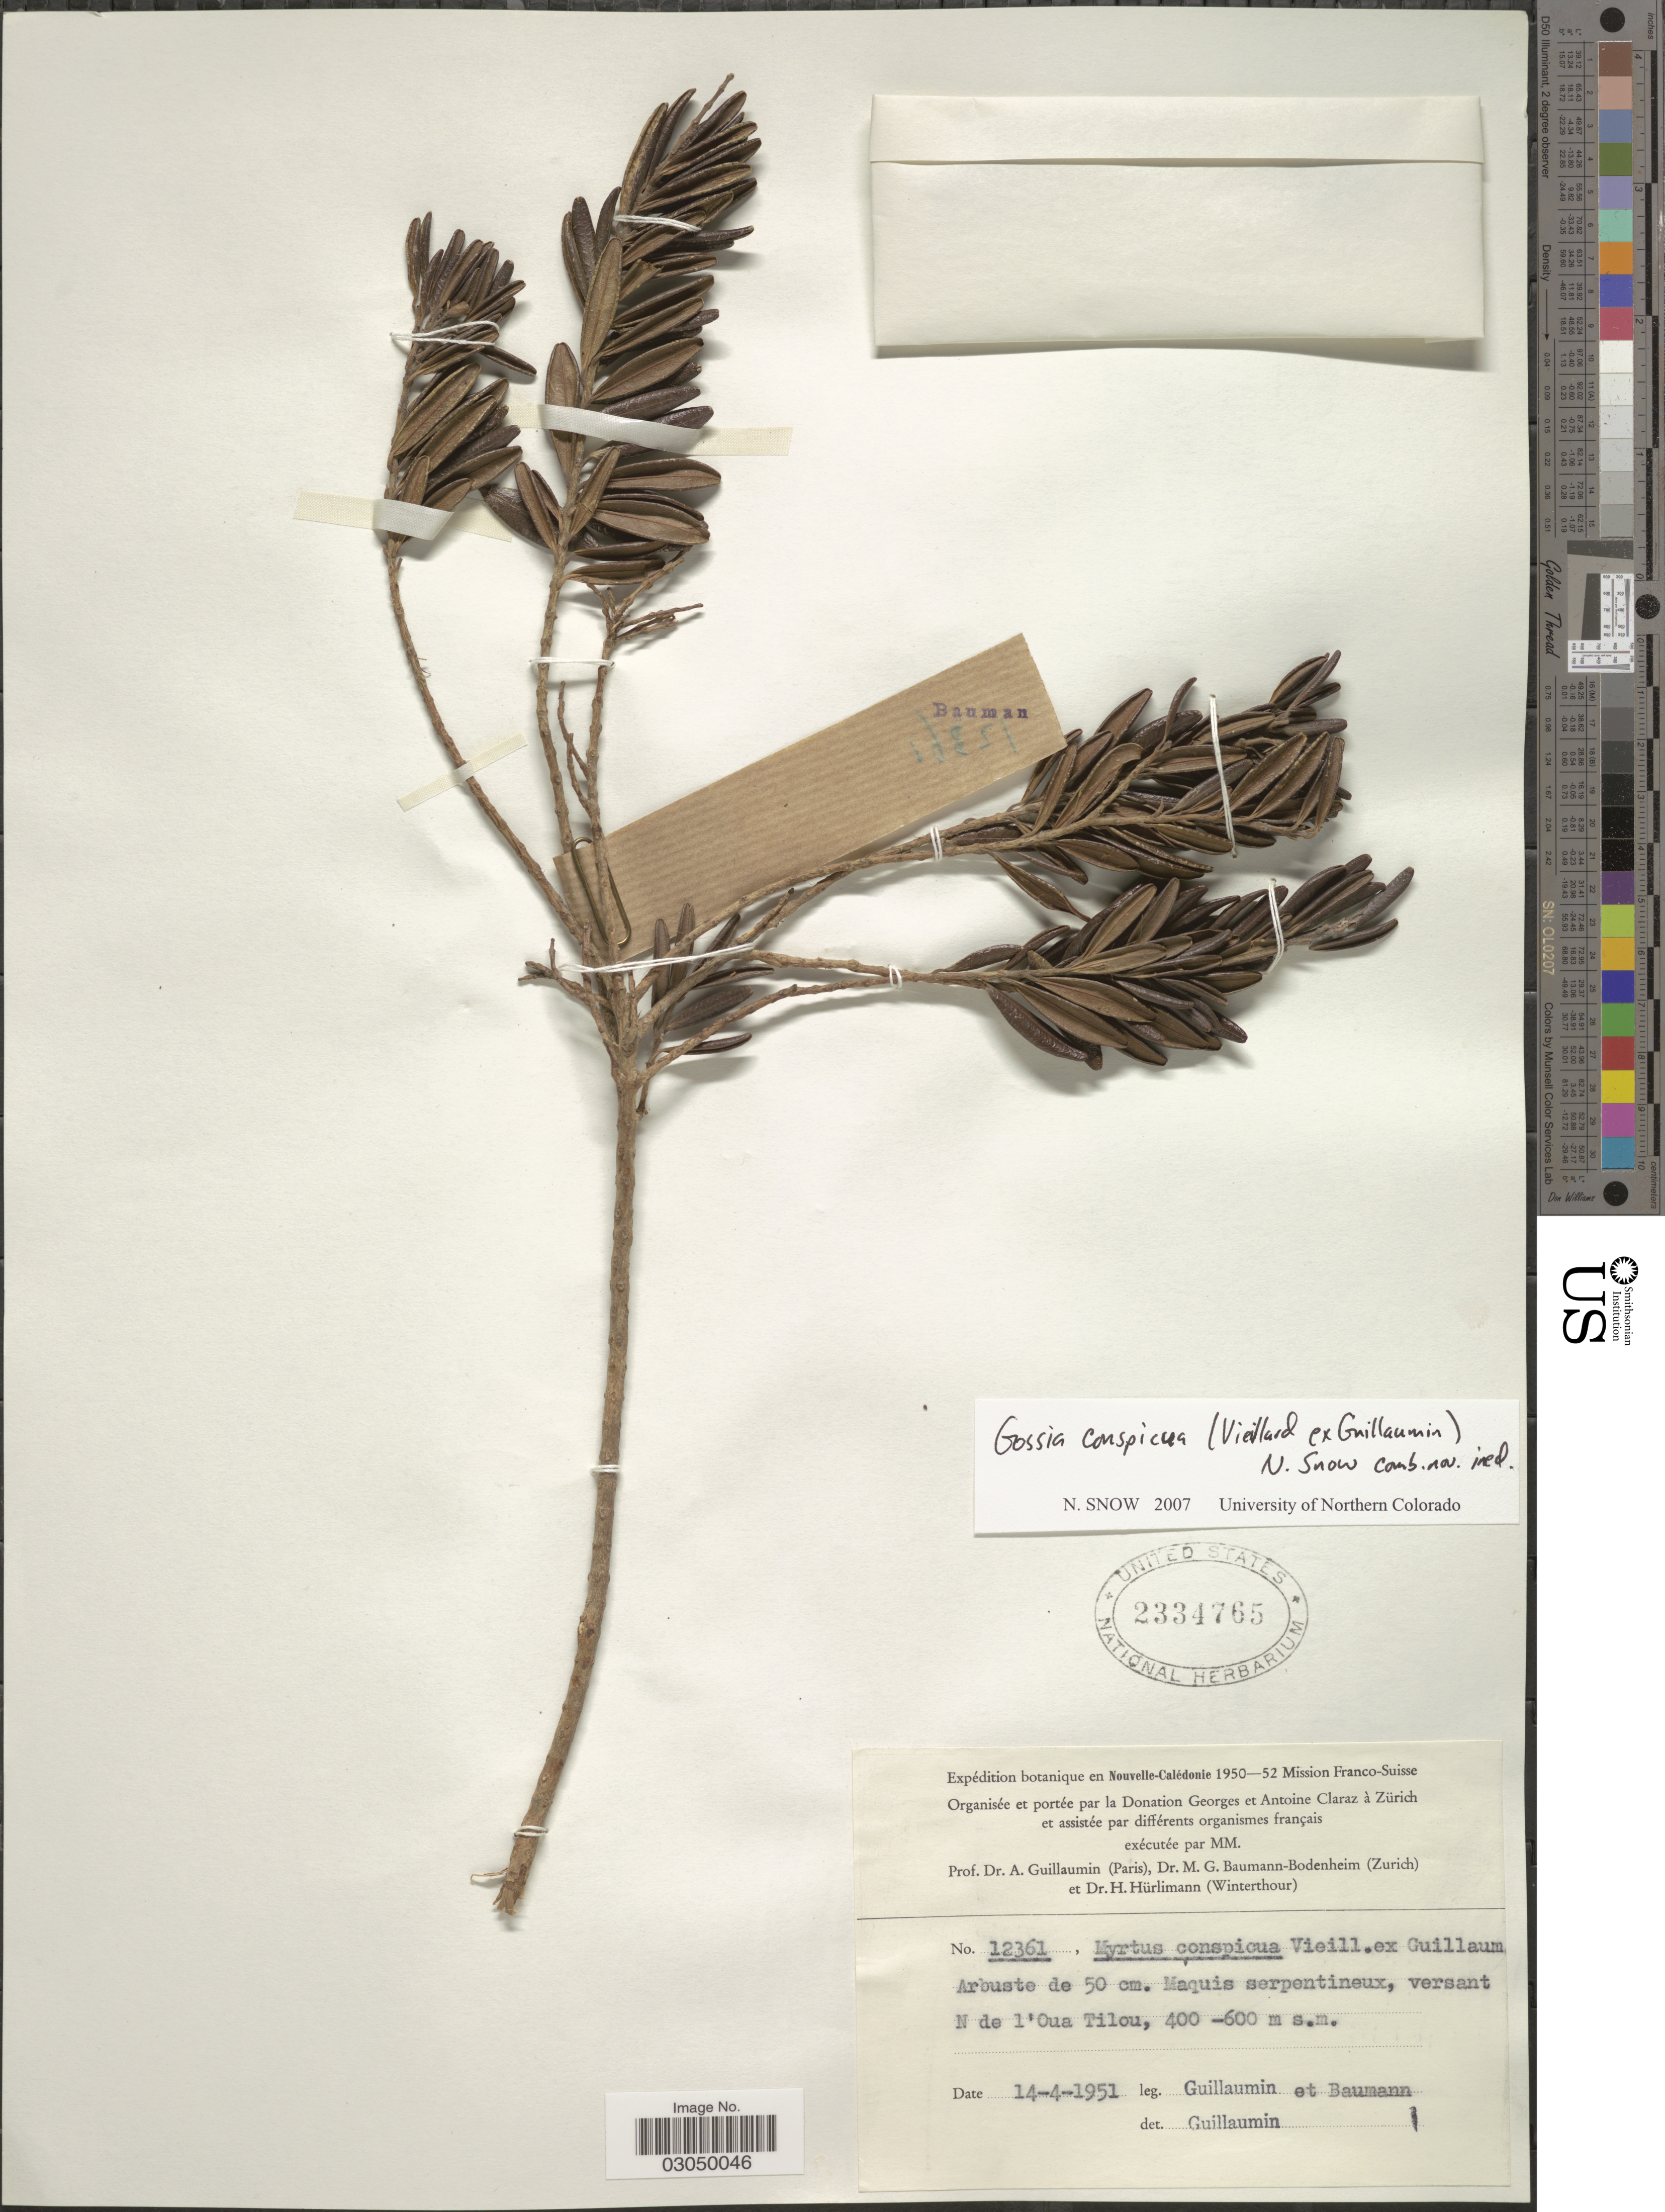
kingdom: Plantae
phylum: Tracheophyta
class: Magnoliopsida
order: Myrtales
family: Myrtaceae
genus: Gossia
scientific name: Gossia conspicua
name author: (Vieill. ex Guillaumin) N. Snow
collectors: A. Guillaumin & M. G. Baumann-Bodenheim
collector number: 12361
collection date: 1951-04-14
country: New Caledonia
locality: En Nouvelle-Calédonie. Maquis serpentineux, versant N de l'Oua Tilou.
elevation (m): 400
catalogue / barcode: US 2334765